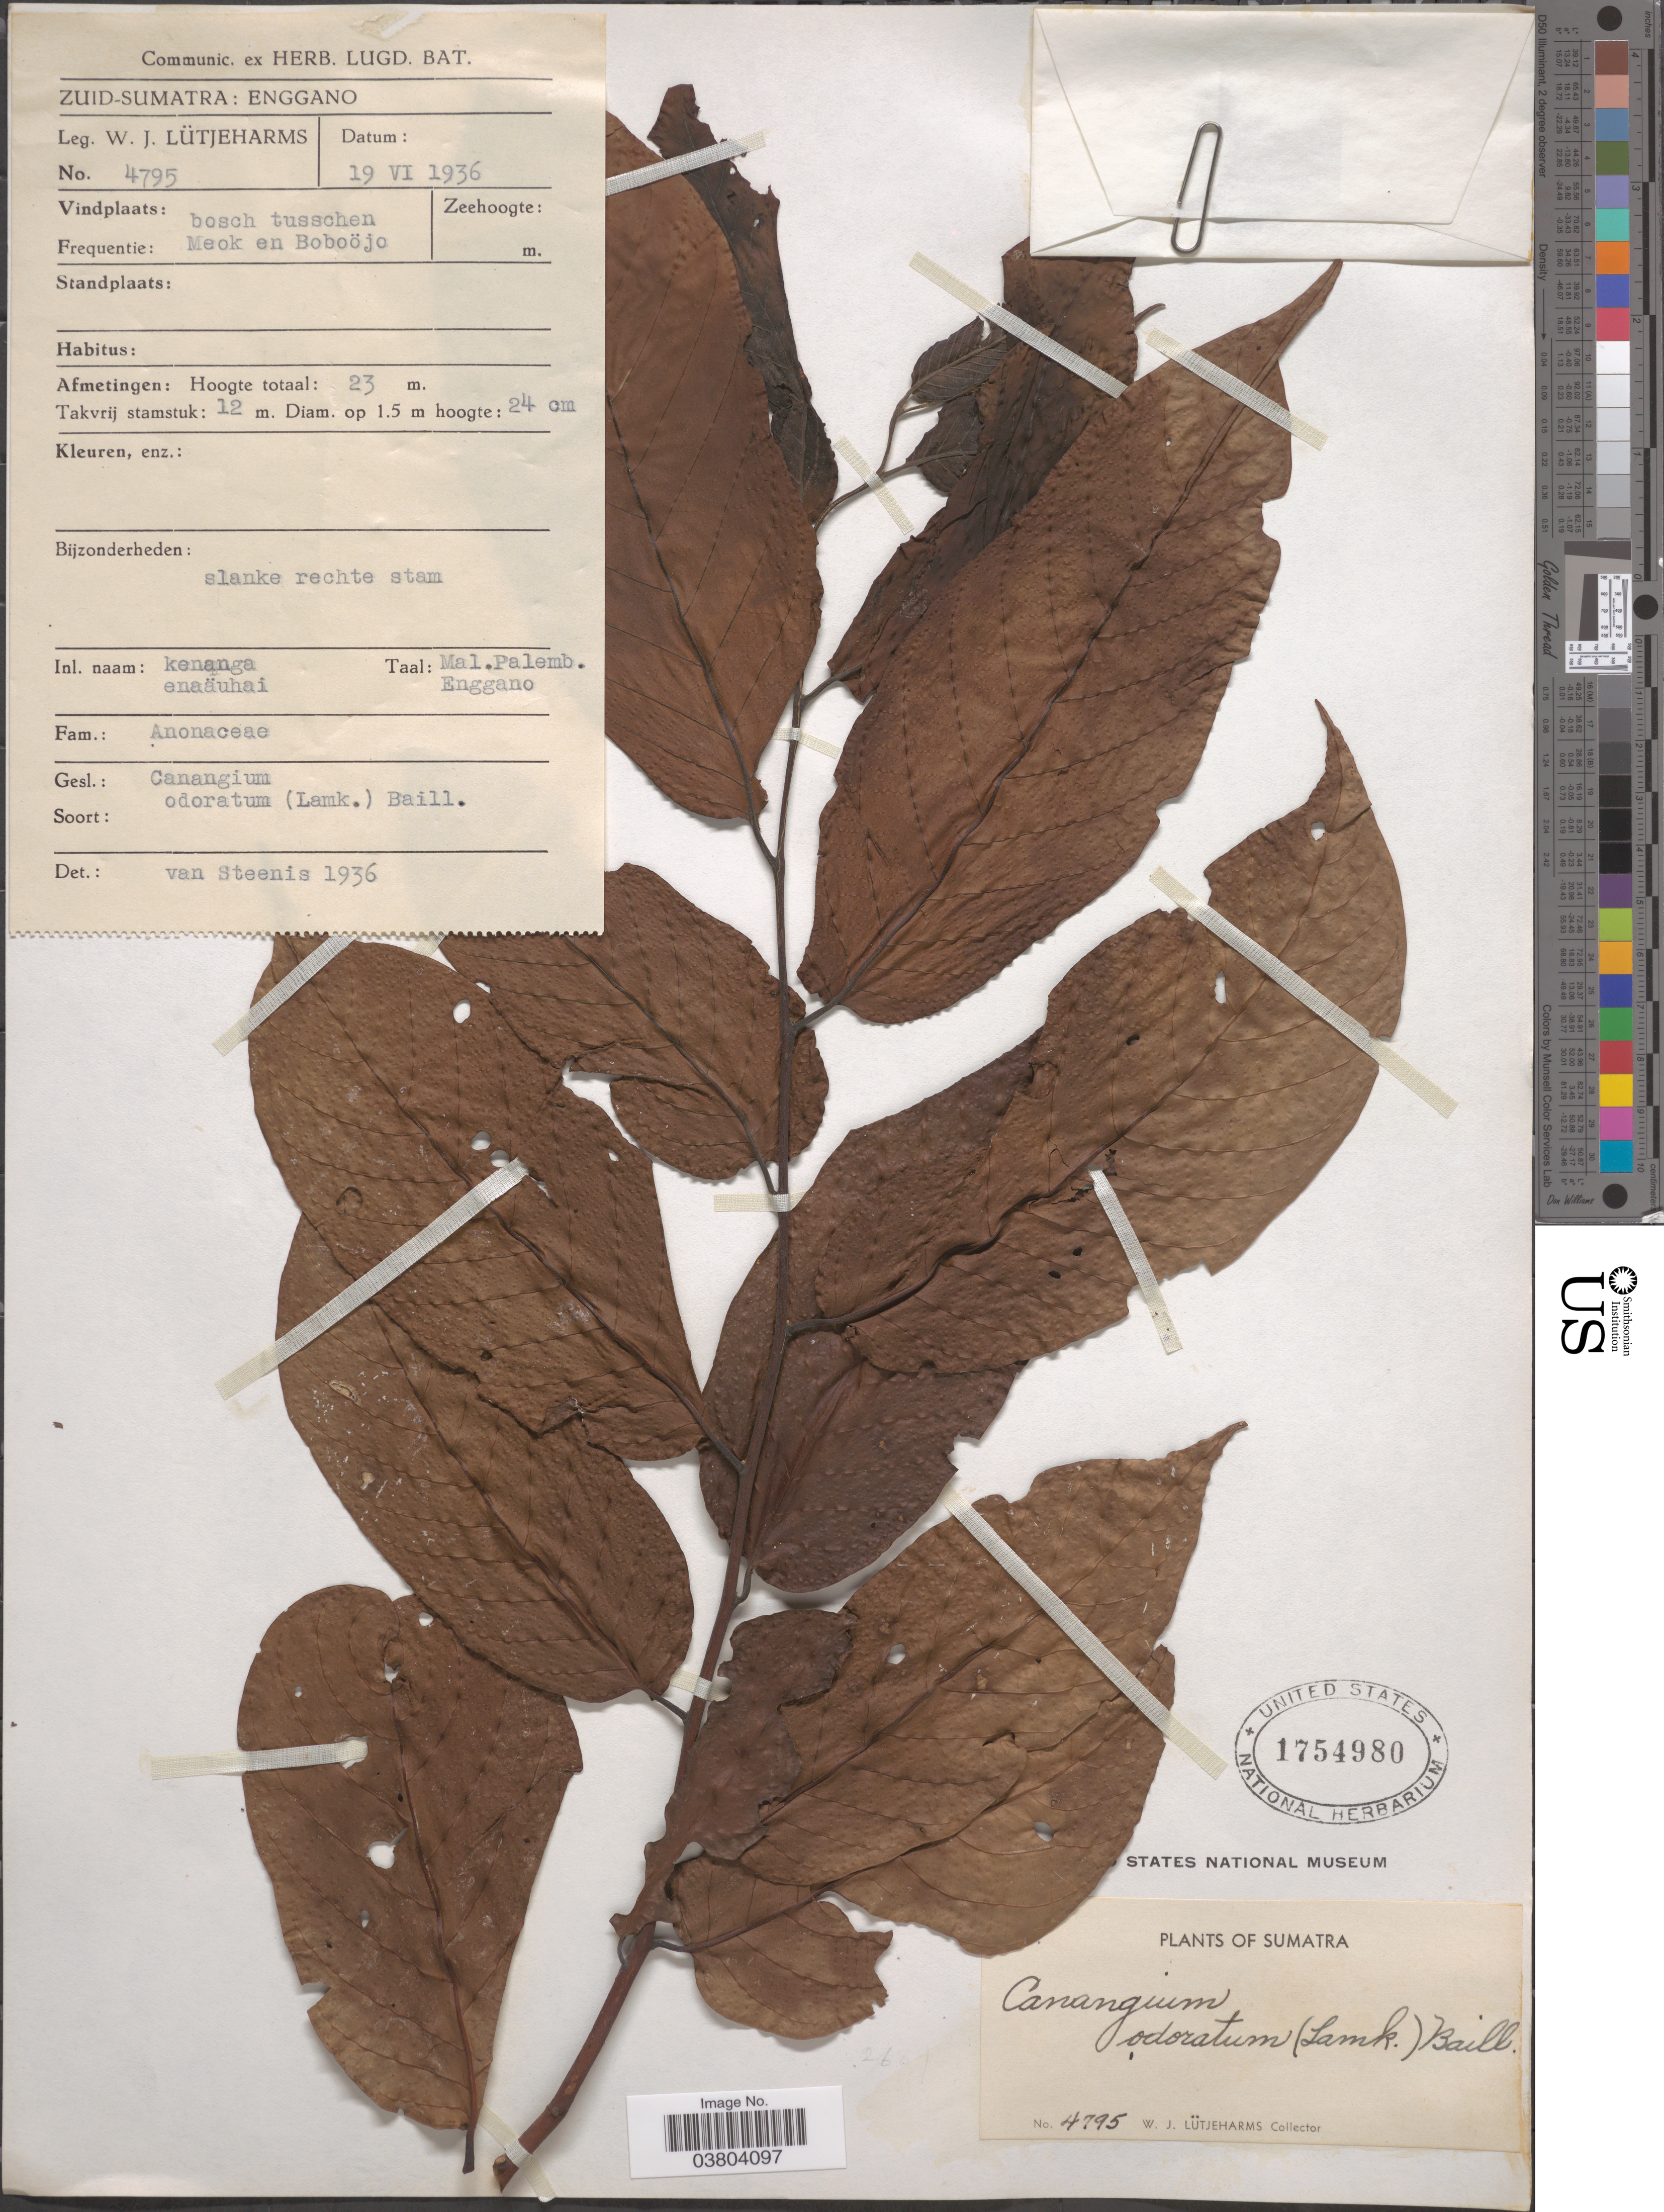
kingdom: Plantae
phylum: Tracheophyta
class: Magnoliopsida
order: Magnoliales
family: Annonaceae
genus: Cananga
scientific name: Cananga odorata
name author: (Lam.) Hook. f. & Thomson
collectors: W. Lutjeharms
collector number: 4795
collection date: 1936-06-19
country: Indonesia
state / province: Sumatra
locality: Zuid-Sumatra: Enggano. bosch tusschen Meok en Boboöjo.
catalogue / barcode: US 1754980